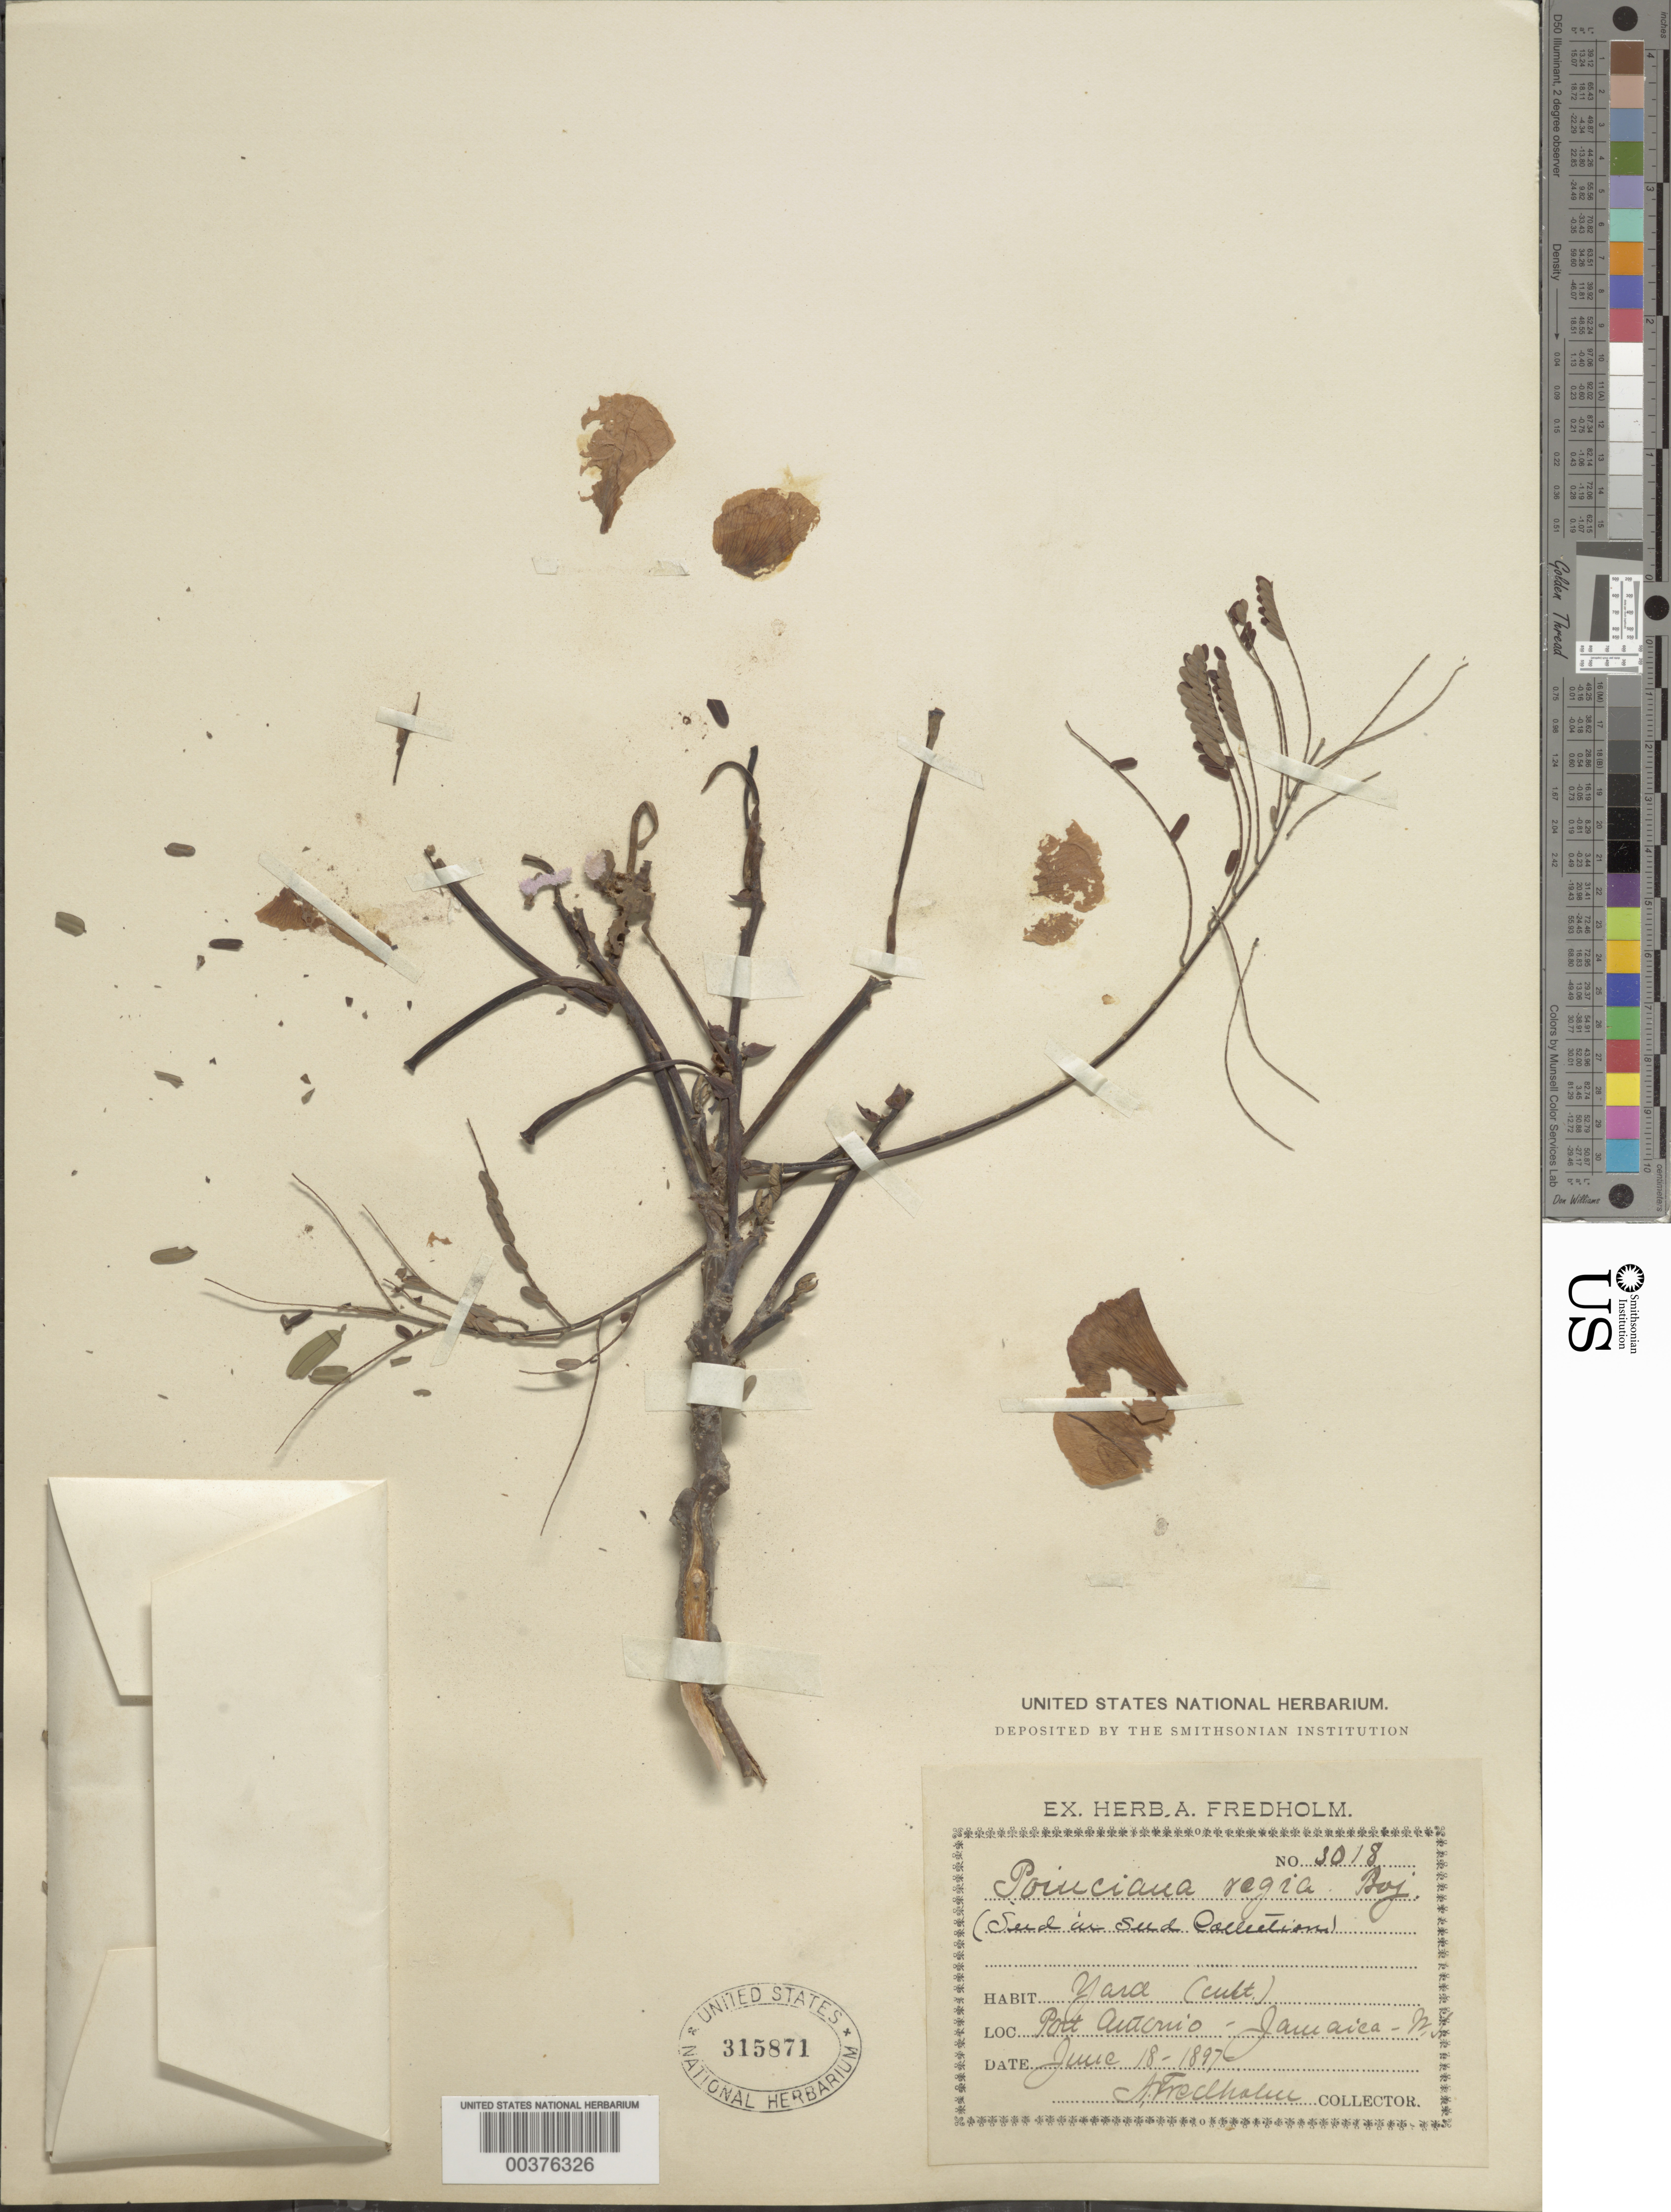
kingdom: Plantae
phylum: Tracheophyta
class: Magnoliopsida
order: Fabales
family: Fabaceae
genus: Delonix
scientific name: Delonix regia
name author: (Bojer ex Hook.) Raf.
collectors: A. J. Fredholm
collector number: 3018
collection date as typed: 18 Jun 1897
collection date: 1897-06-18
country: Jamaica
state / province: Portland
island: Greater Antilles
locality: Port antonio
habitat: Yard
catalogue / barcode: US 315871